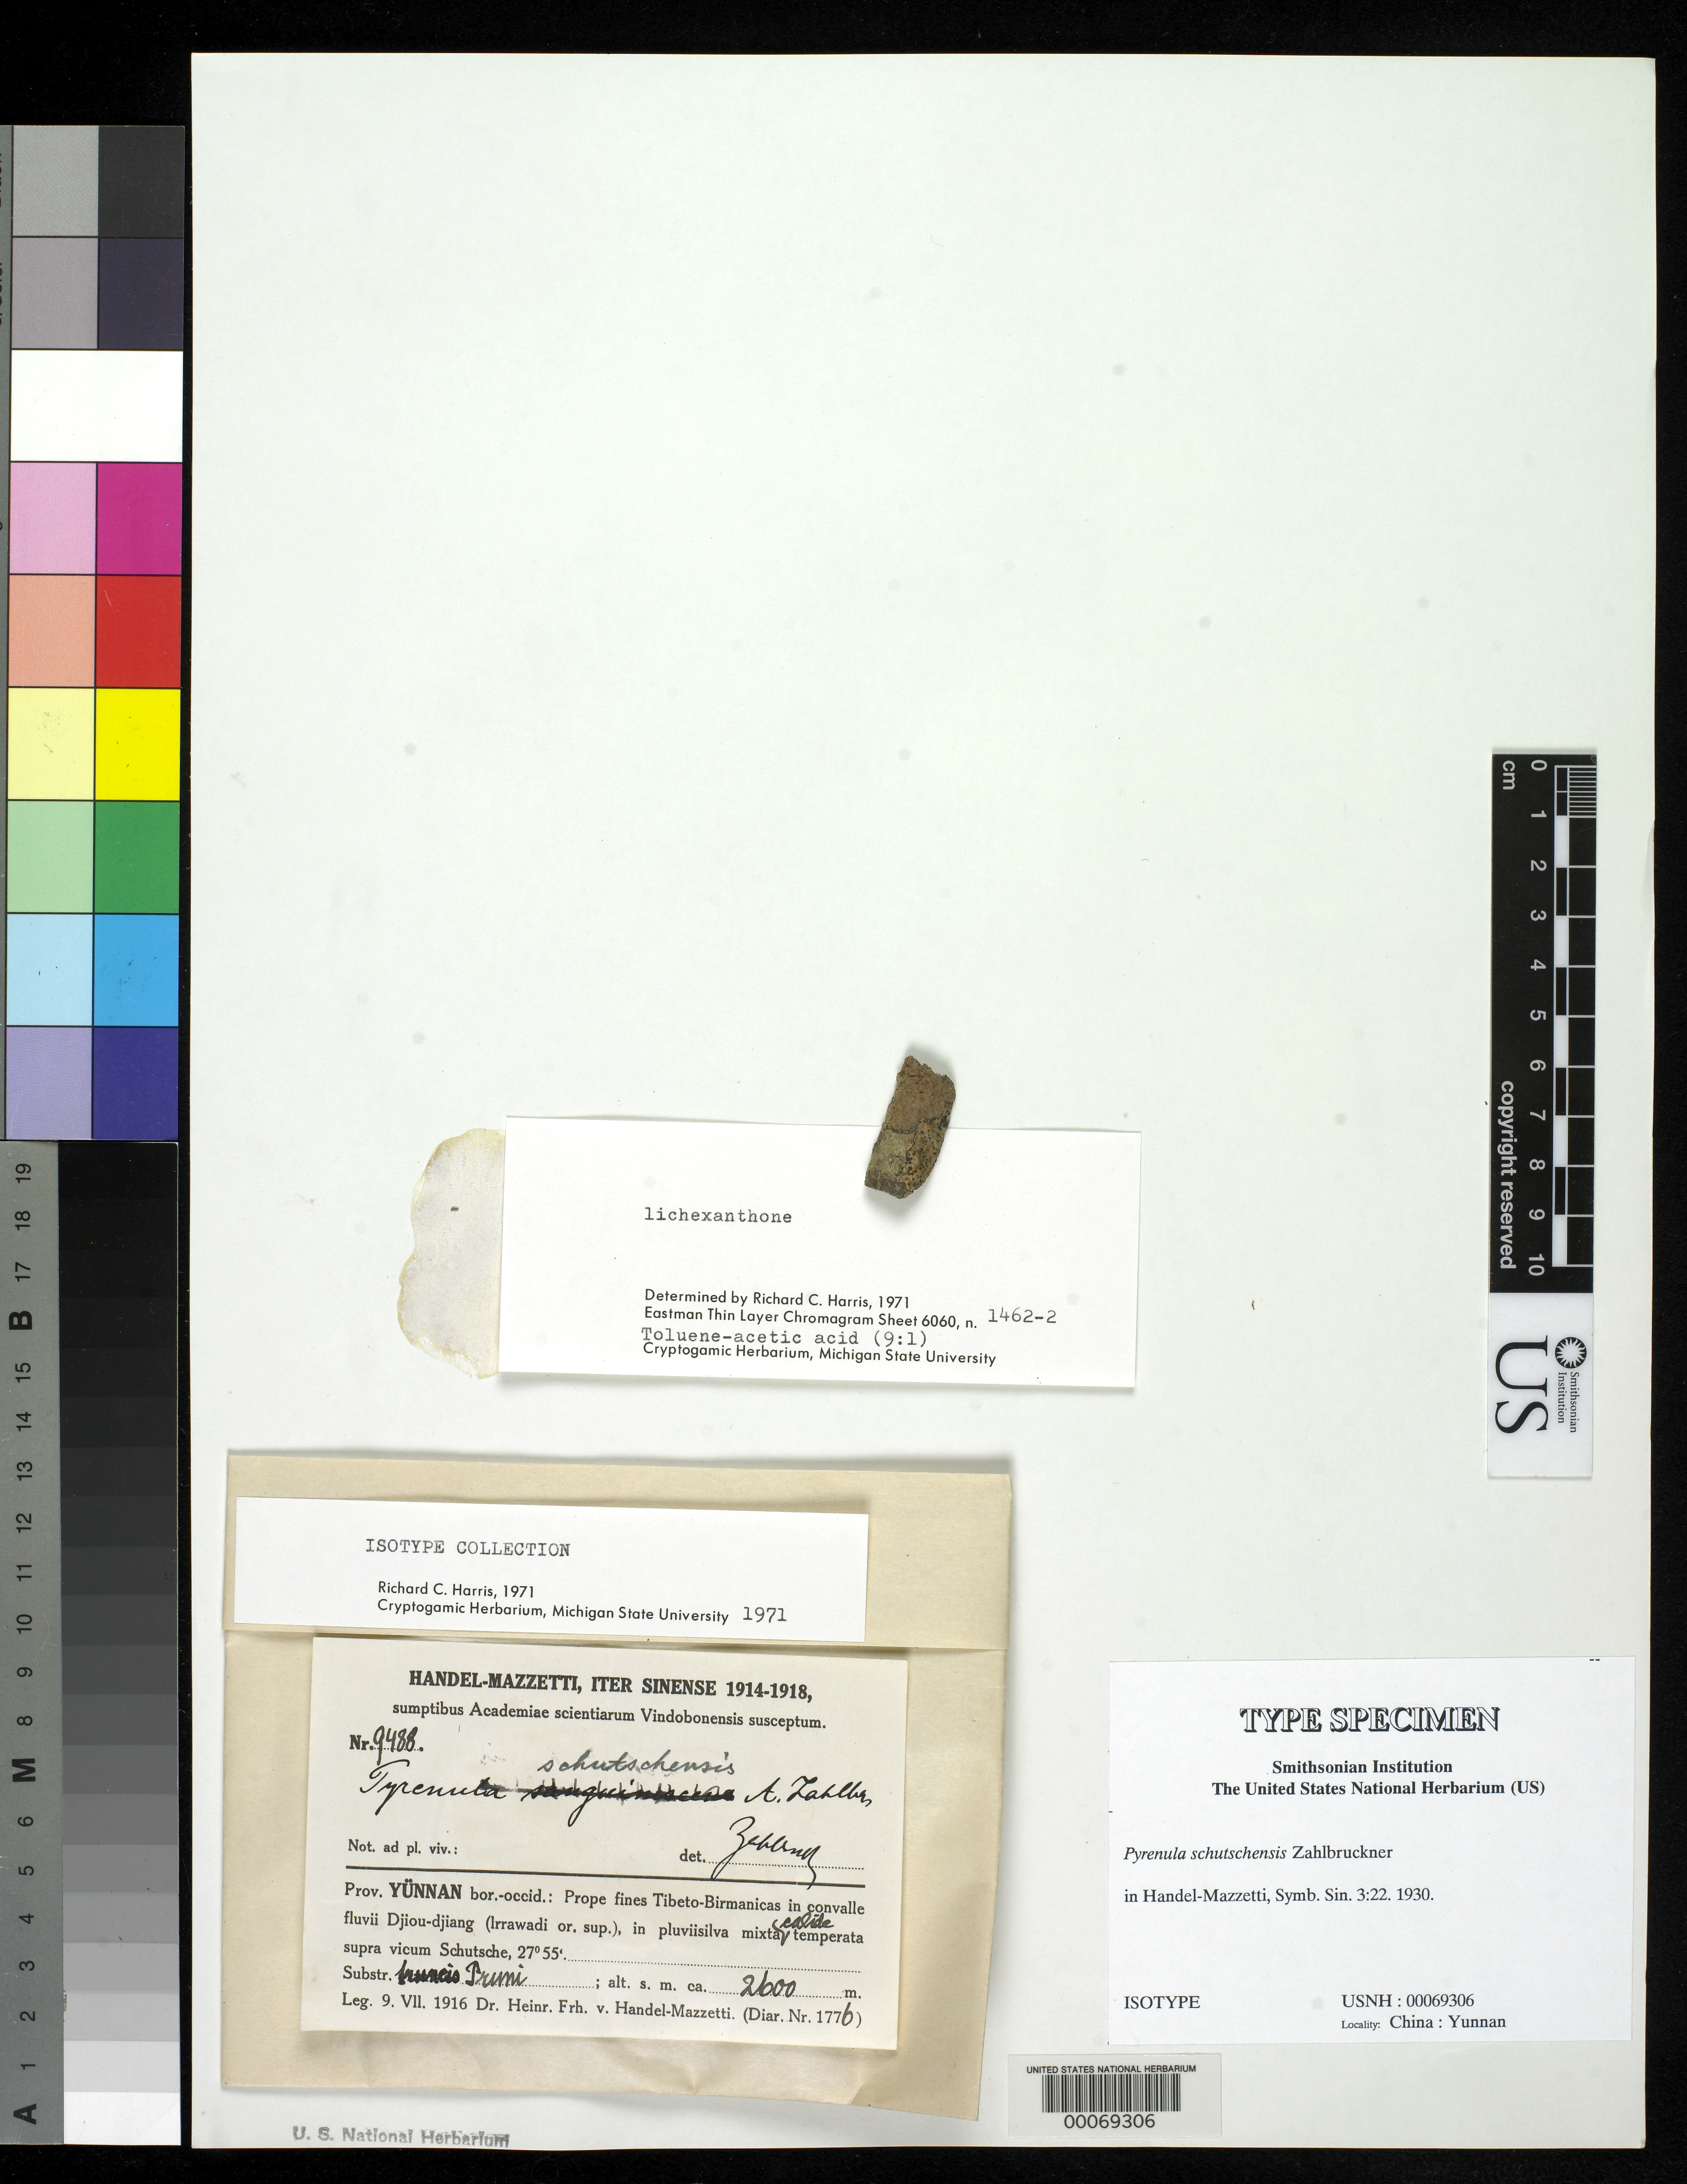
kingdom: Fungi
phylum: Ascomycota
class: Eurotiomycetes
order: Pyrenulales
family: Pyrenulaceae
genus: Pyrenula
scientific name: Pyrenula schutschensis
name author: Zahlbr. in Hand.-Mazz.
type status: Isotype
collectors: H. Handel-Mazzetti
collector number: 9488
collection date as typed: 09 Jul 1916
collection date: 1916-07-09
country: China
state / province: Yunnan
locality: Vicum Schutsche. [Village of Schutsche.]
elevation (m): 2600